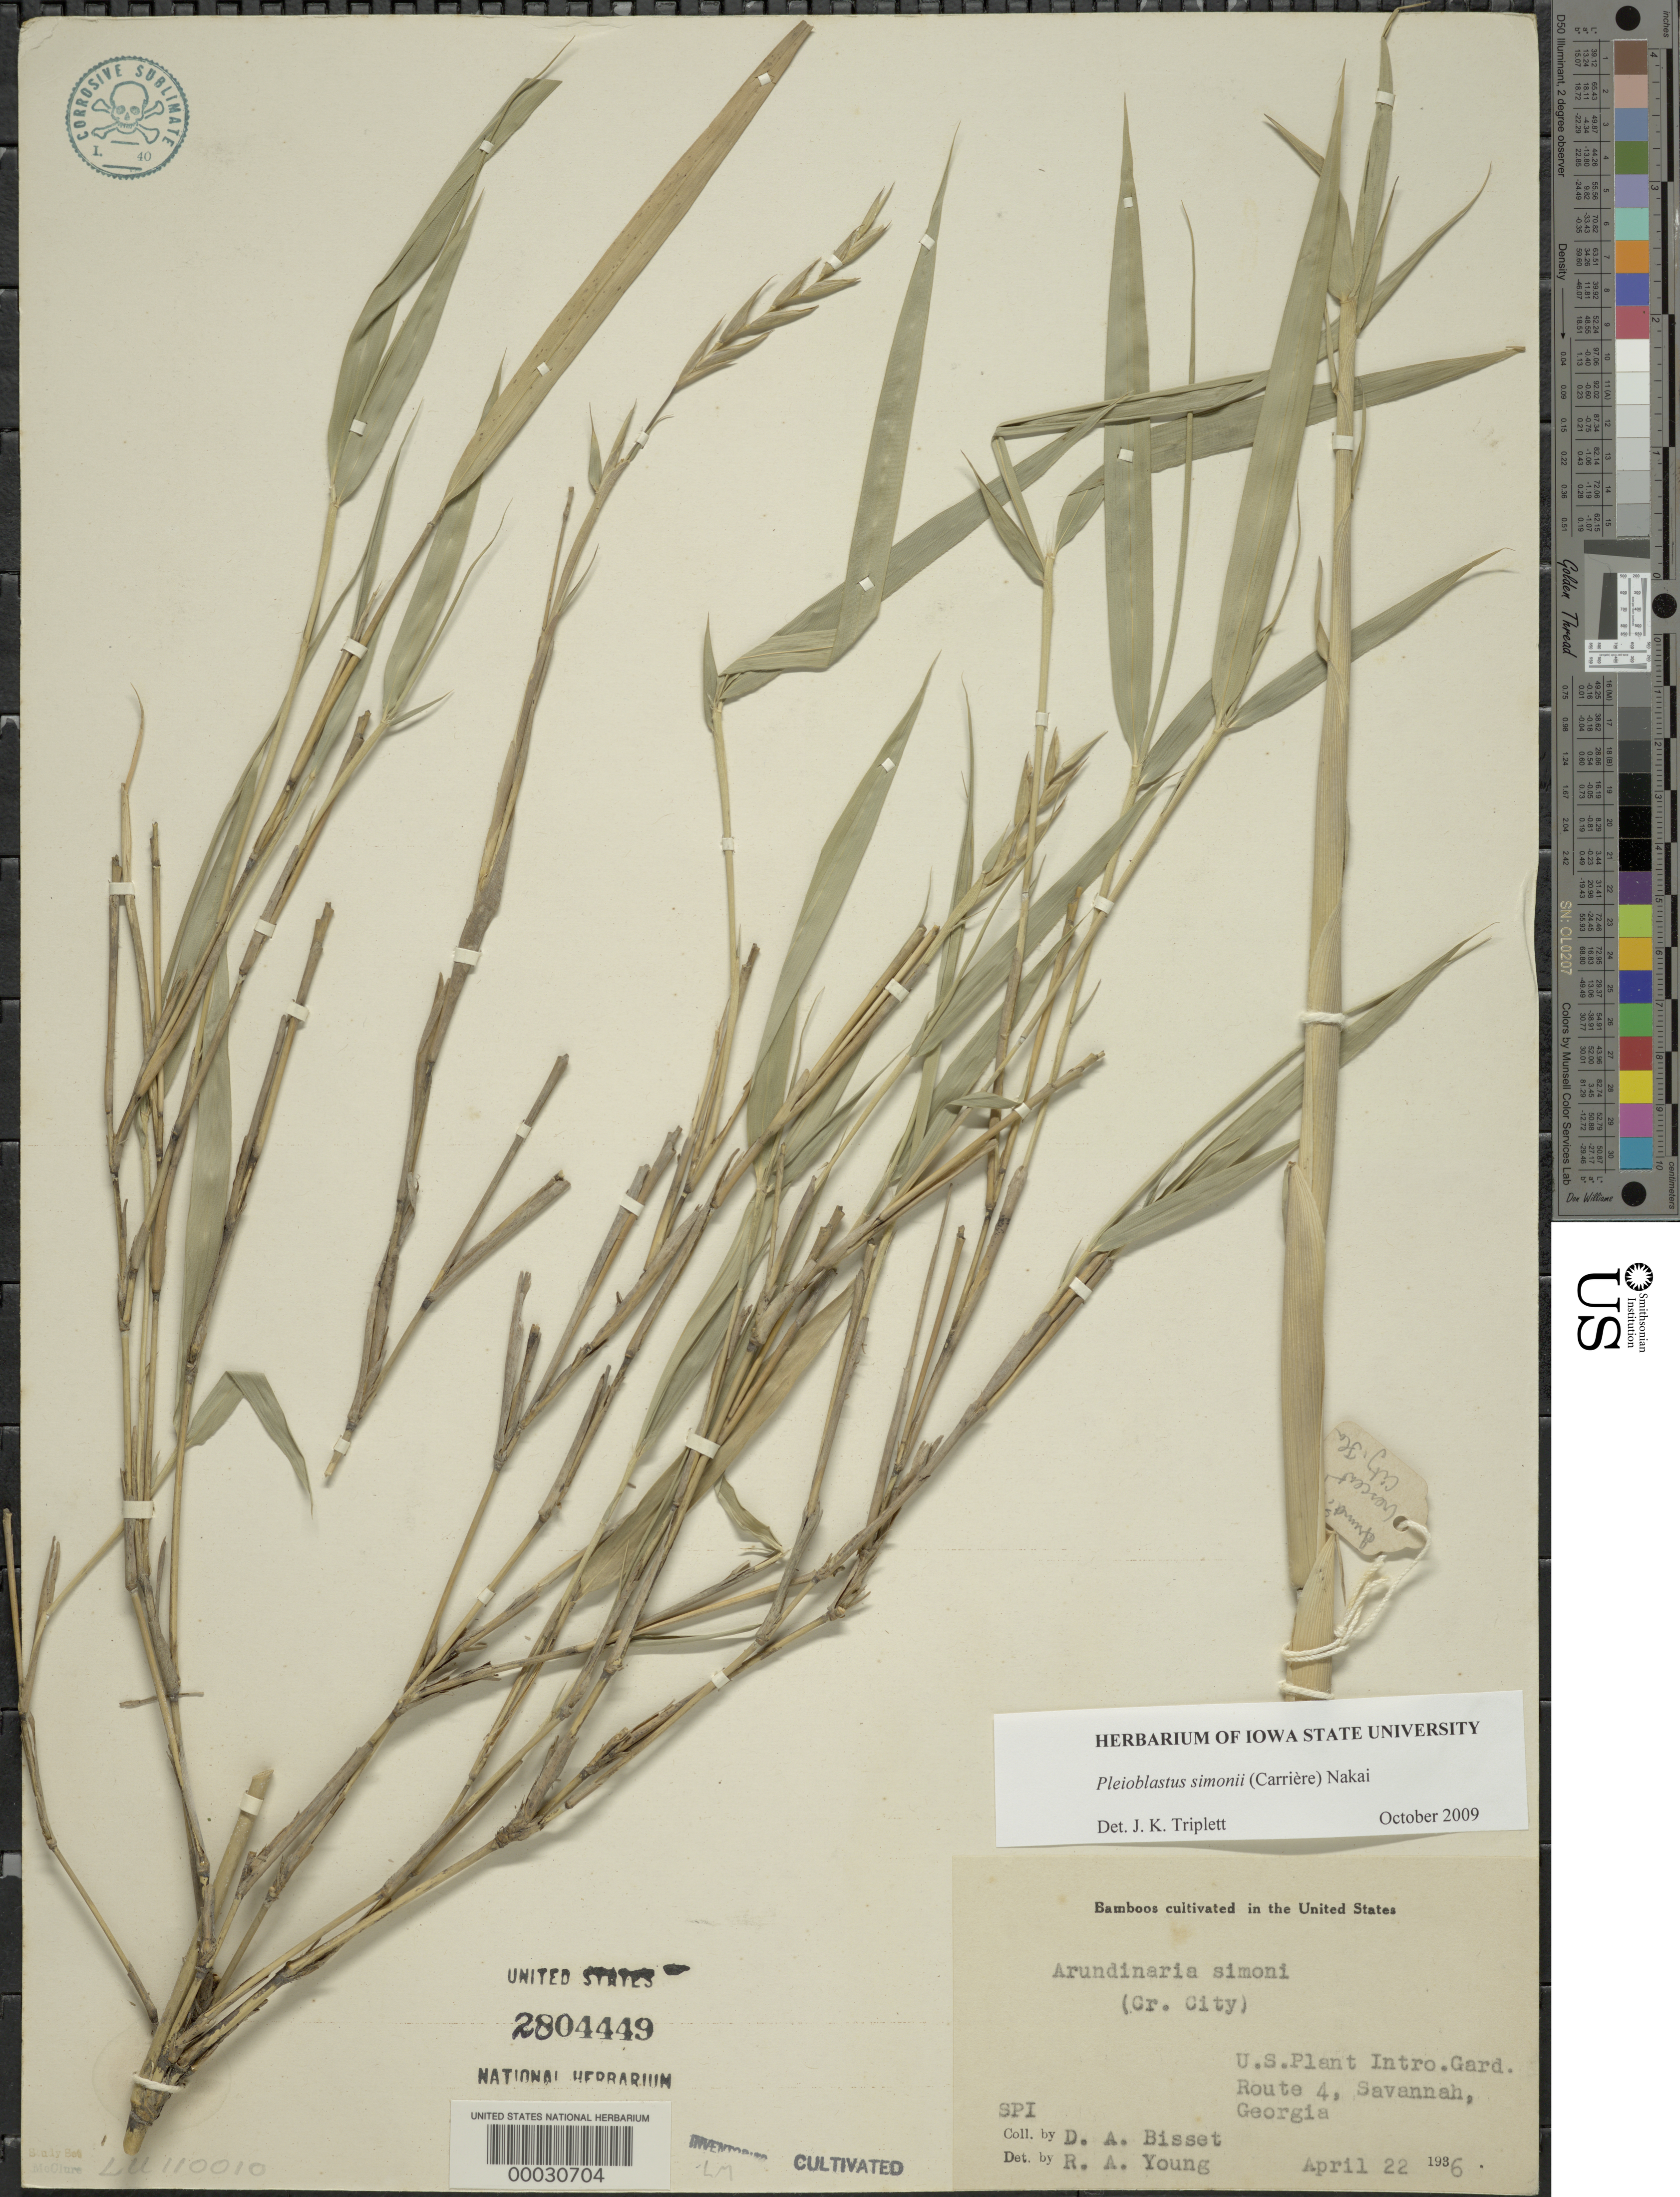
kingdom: Plantae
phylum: Tracheophyta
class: Liliopsida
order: Poales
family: Poaceae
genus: Pleioblastus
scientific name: Pleioblastus simonii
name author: (Carrière) Nakai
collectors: D. Bisset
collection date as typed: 22 Apr 1936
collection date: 1936-04-22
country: United States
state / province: Georgia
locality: U.s. plant intro. garden, savannah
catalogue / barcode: US 2804449